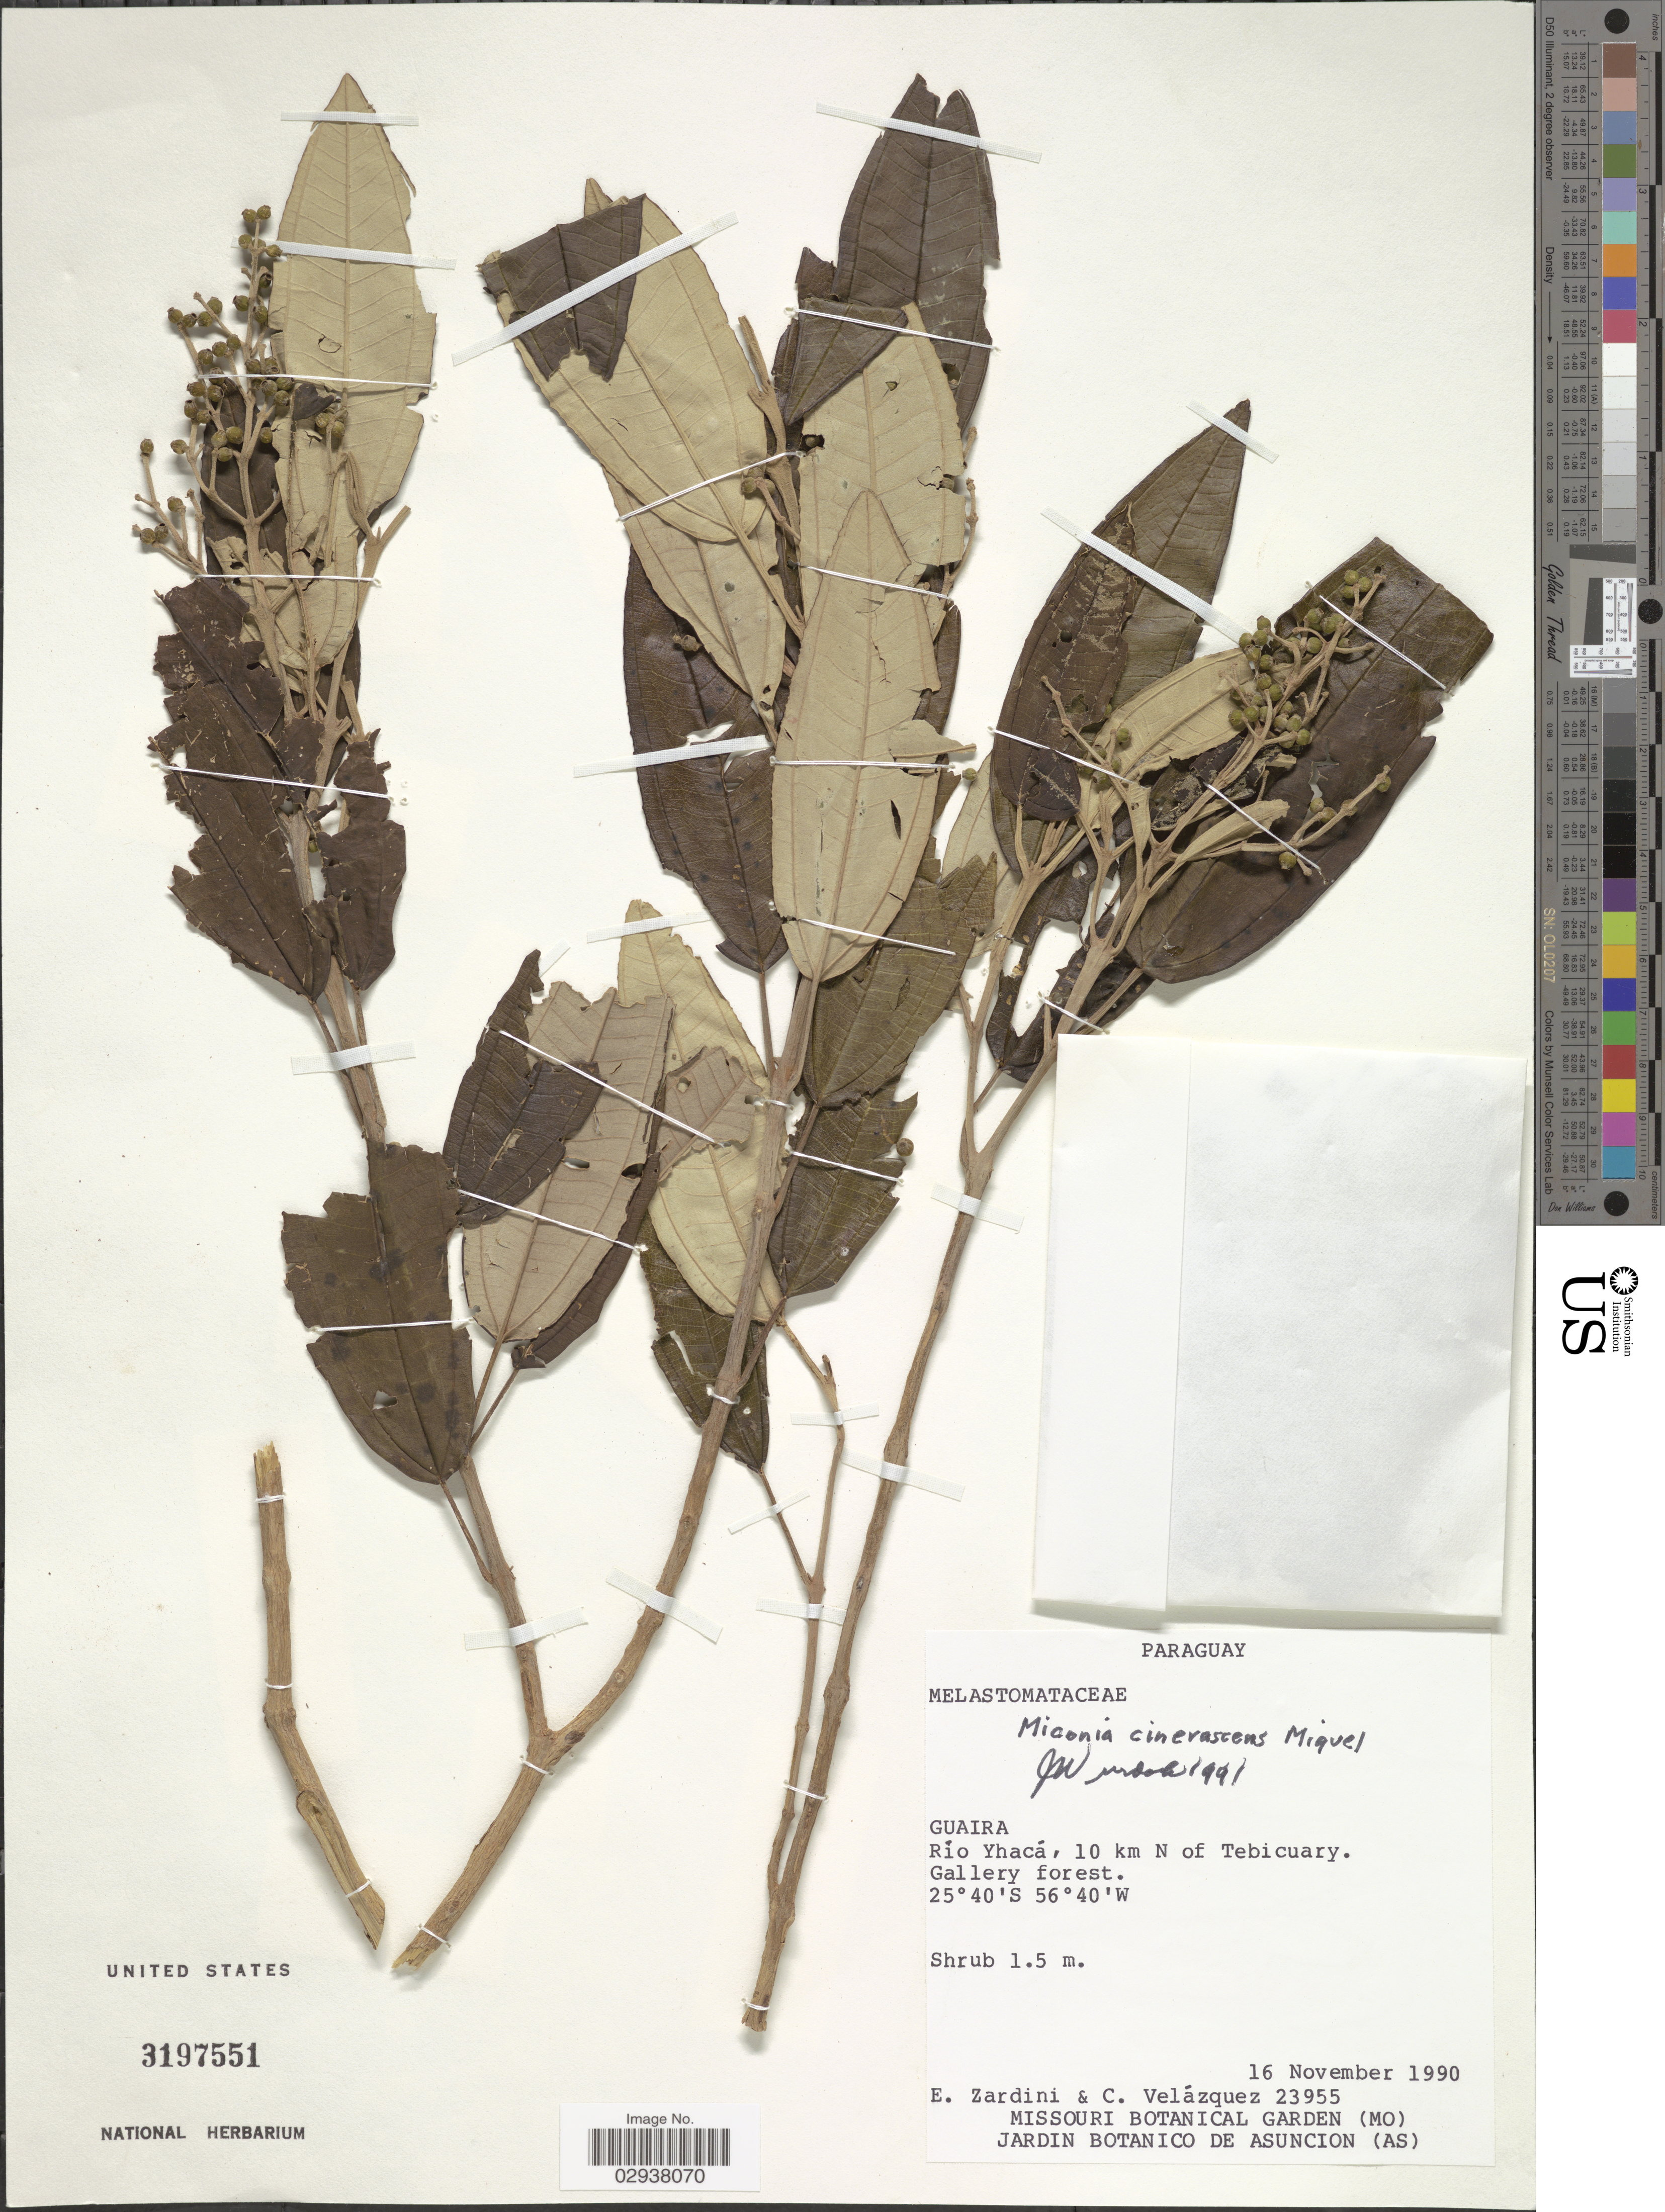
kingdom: Plantae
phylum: Tracheophyta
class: Magnoliopsida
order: Myrtales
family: Melastomataceae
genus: Miconia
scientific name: Miconia cinerascens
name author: Miq.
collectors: E. Zardini & C. Velázquez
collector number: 23955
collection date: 1990-11-16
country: Paraguay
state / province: Guaira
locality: Río Yhacá, 10 km N of Tebicuary. Gallery forest.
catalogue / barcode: US 3197551